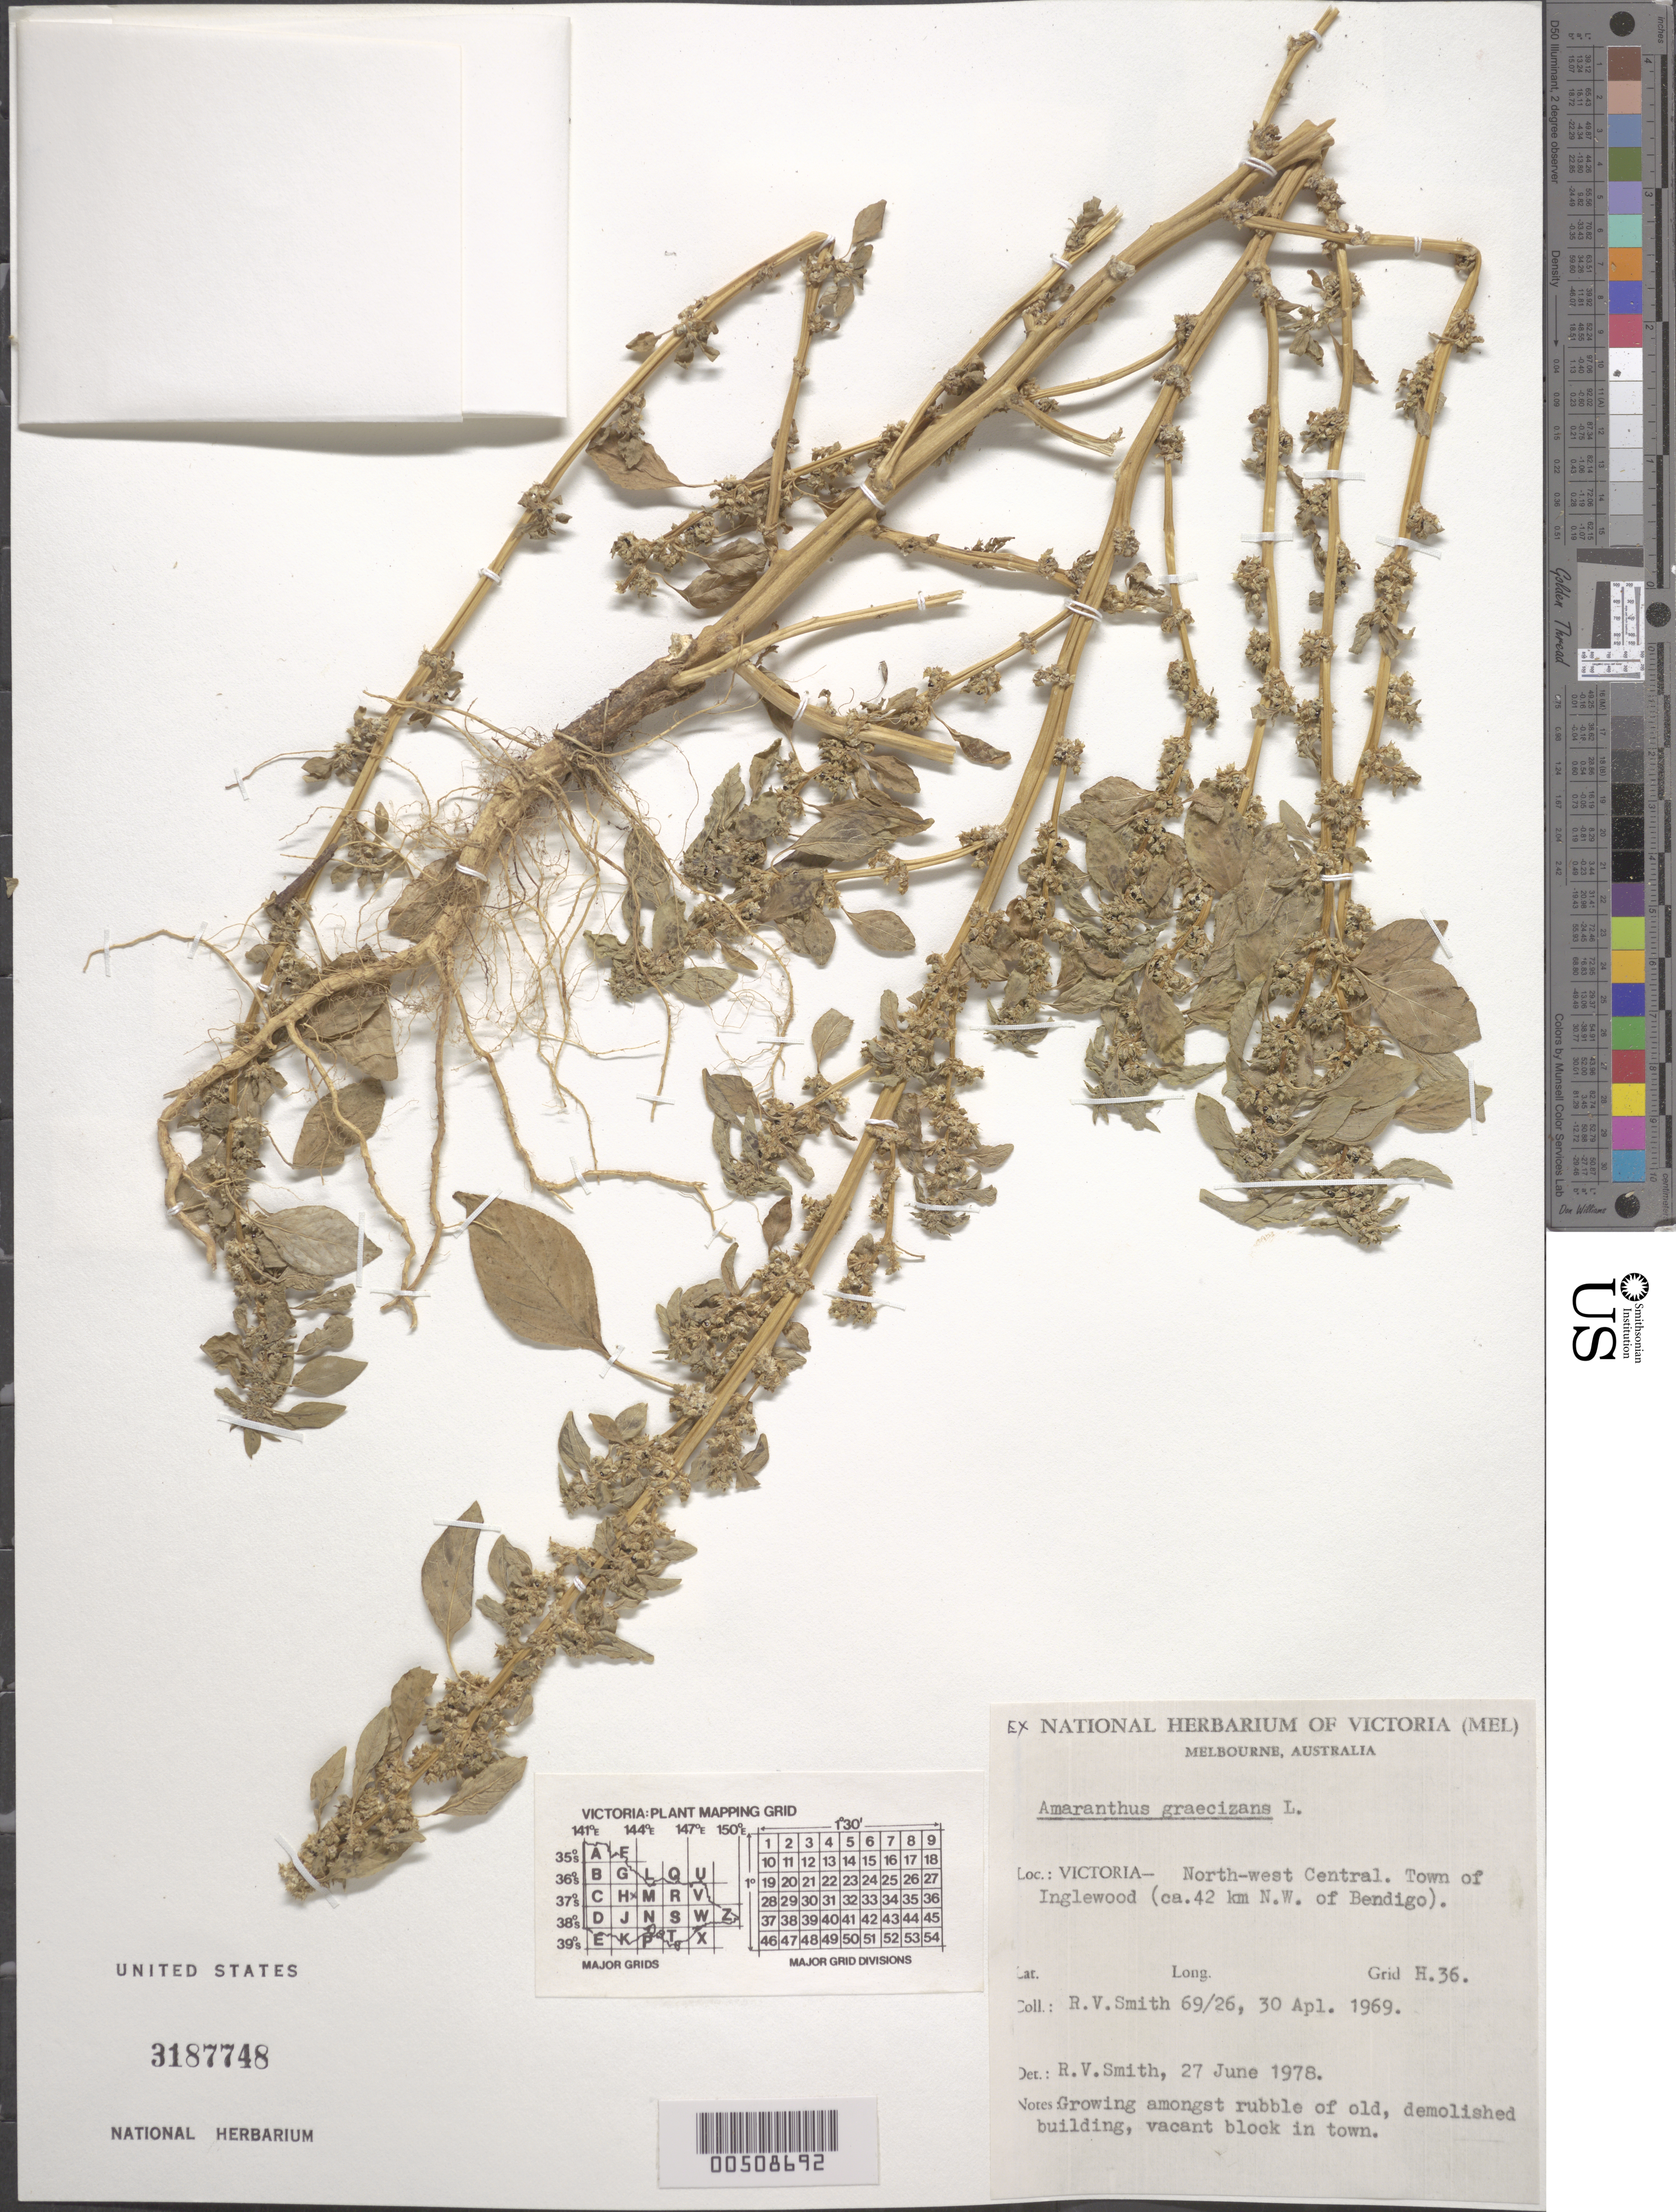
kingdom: Plantae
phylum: Tracheophyta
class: Magnoliopsida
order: Caryophyllales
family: Amaranthaceae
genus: Amaranthus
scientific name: Amaranthus graecizans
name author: L.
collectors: R. V. Smith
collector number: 69/26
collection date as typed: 27 Jun 1978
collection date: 1978-06-27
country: Australia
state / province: Victoria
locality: Inglewood, nw of bendigo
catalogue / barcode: US 3187748